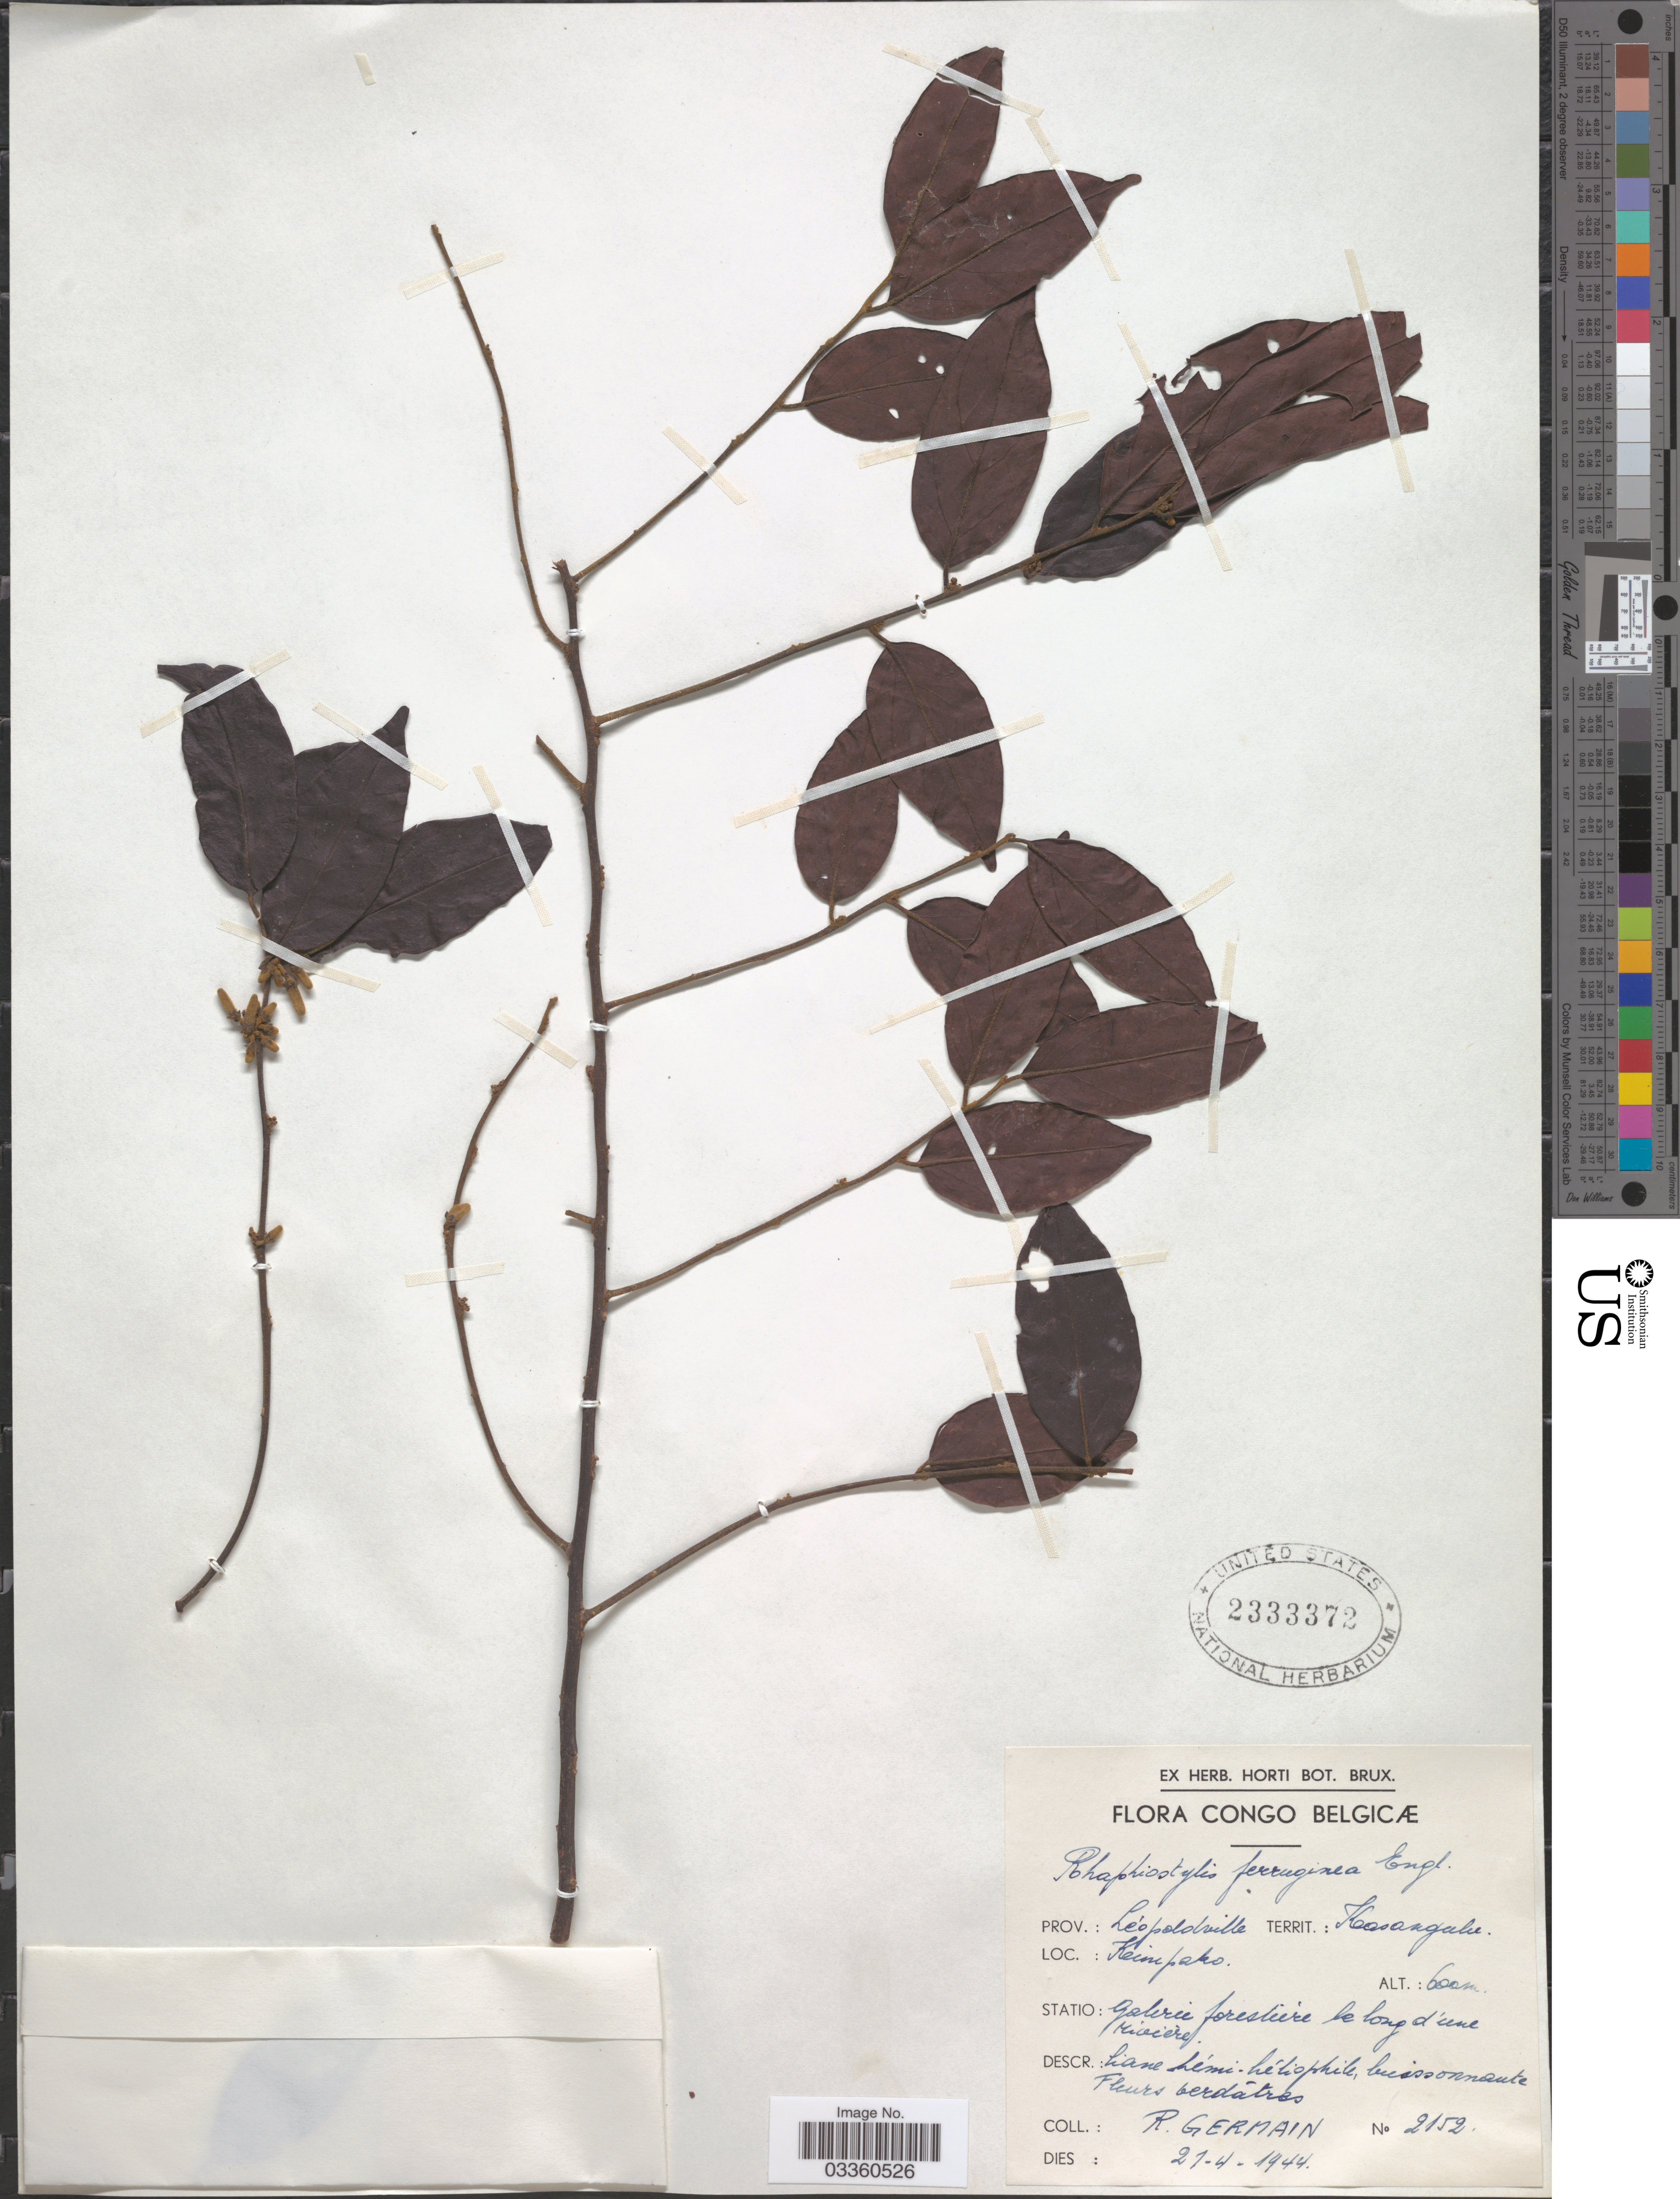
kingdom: Plantae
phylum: Tracheophyta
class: Magnoliopsida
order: Metteniusales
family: Metteniusaceae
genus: Rhaphiostylis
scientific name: Rhaphiostylis ferruginea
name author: Engl.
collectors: R. Germain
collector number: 2152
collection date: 1944-04-27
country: Congo, Democratic Republic of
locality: Congo Belgicæ. Prov.: Lèopoldville, Territ.: Kasangulu. Kimpako.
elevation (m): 600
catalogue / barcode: US 2333372